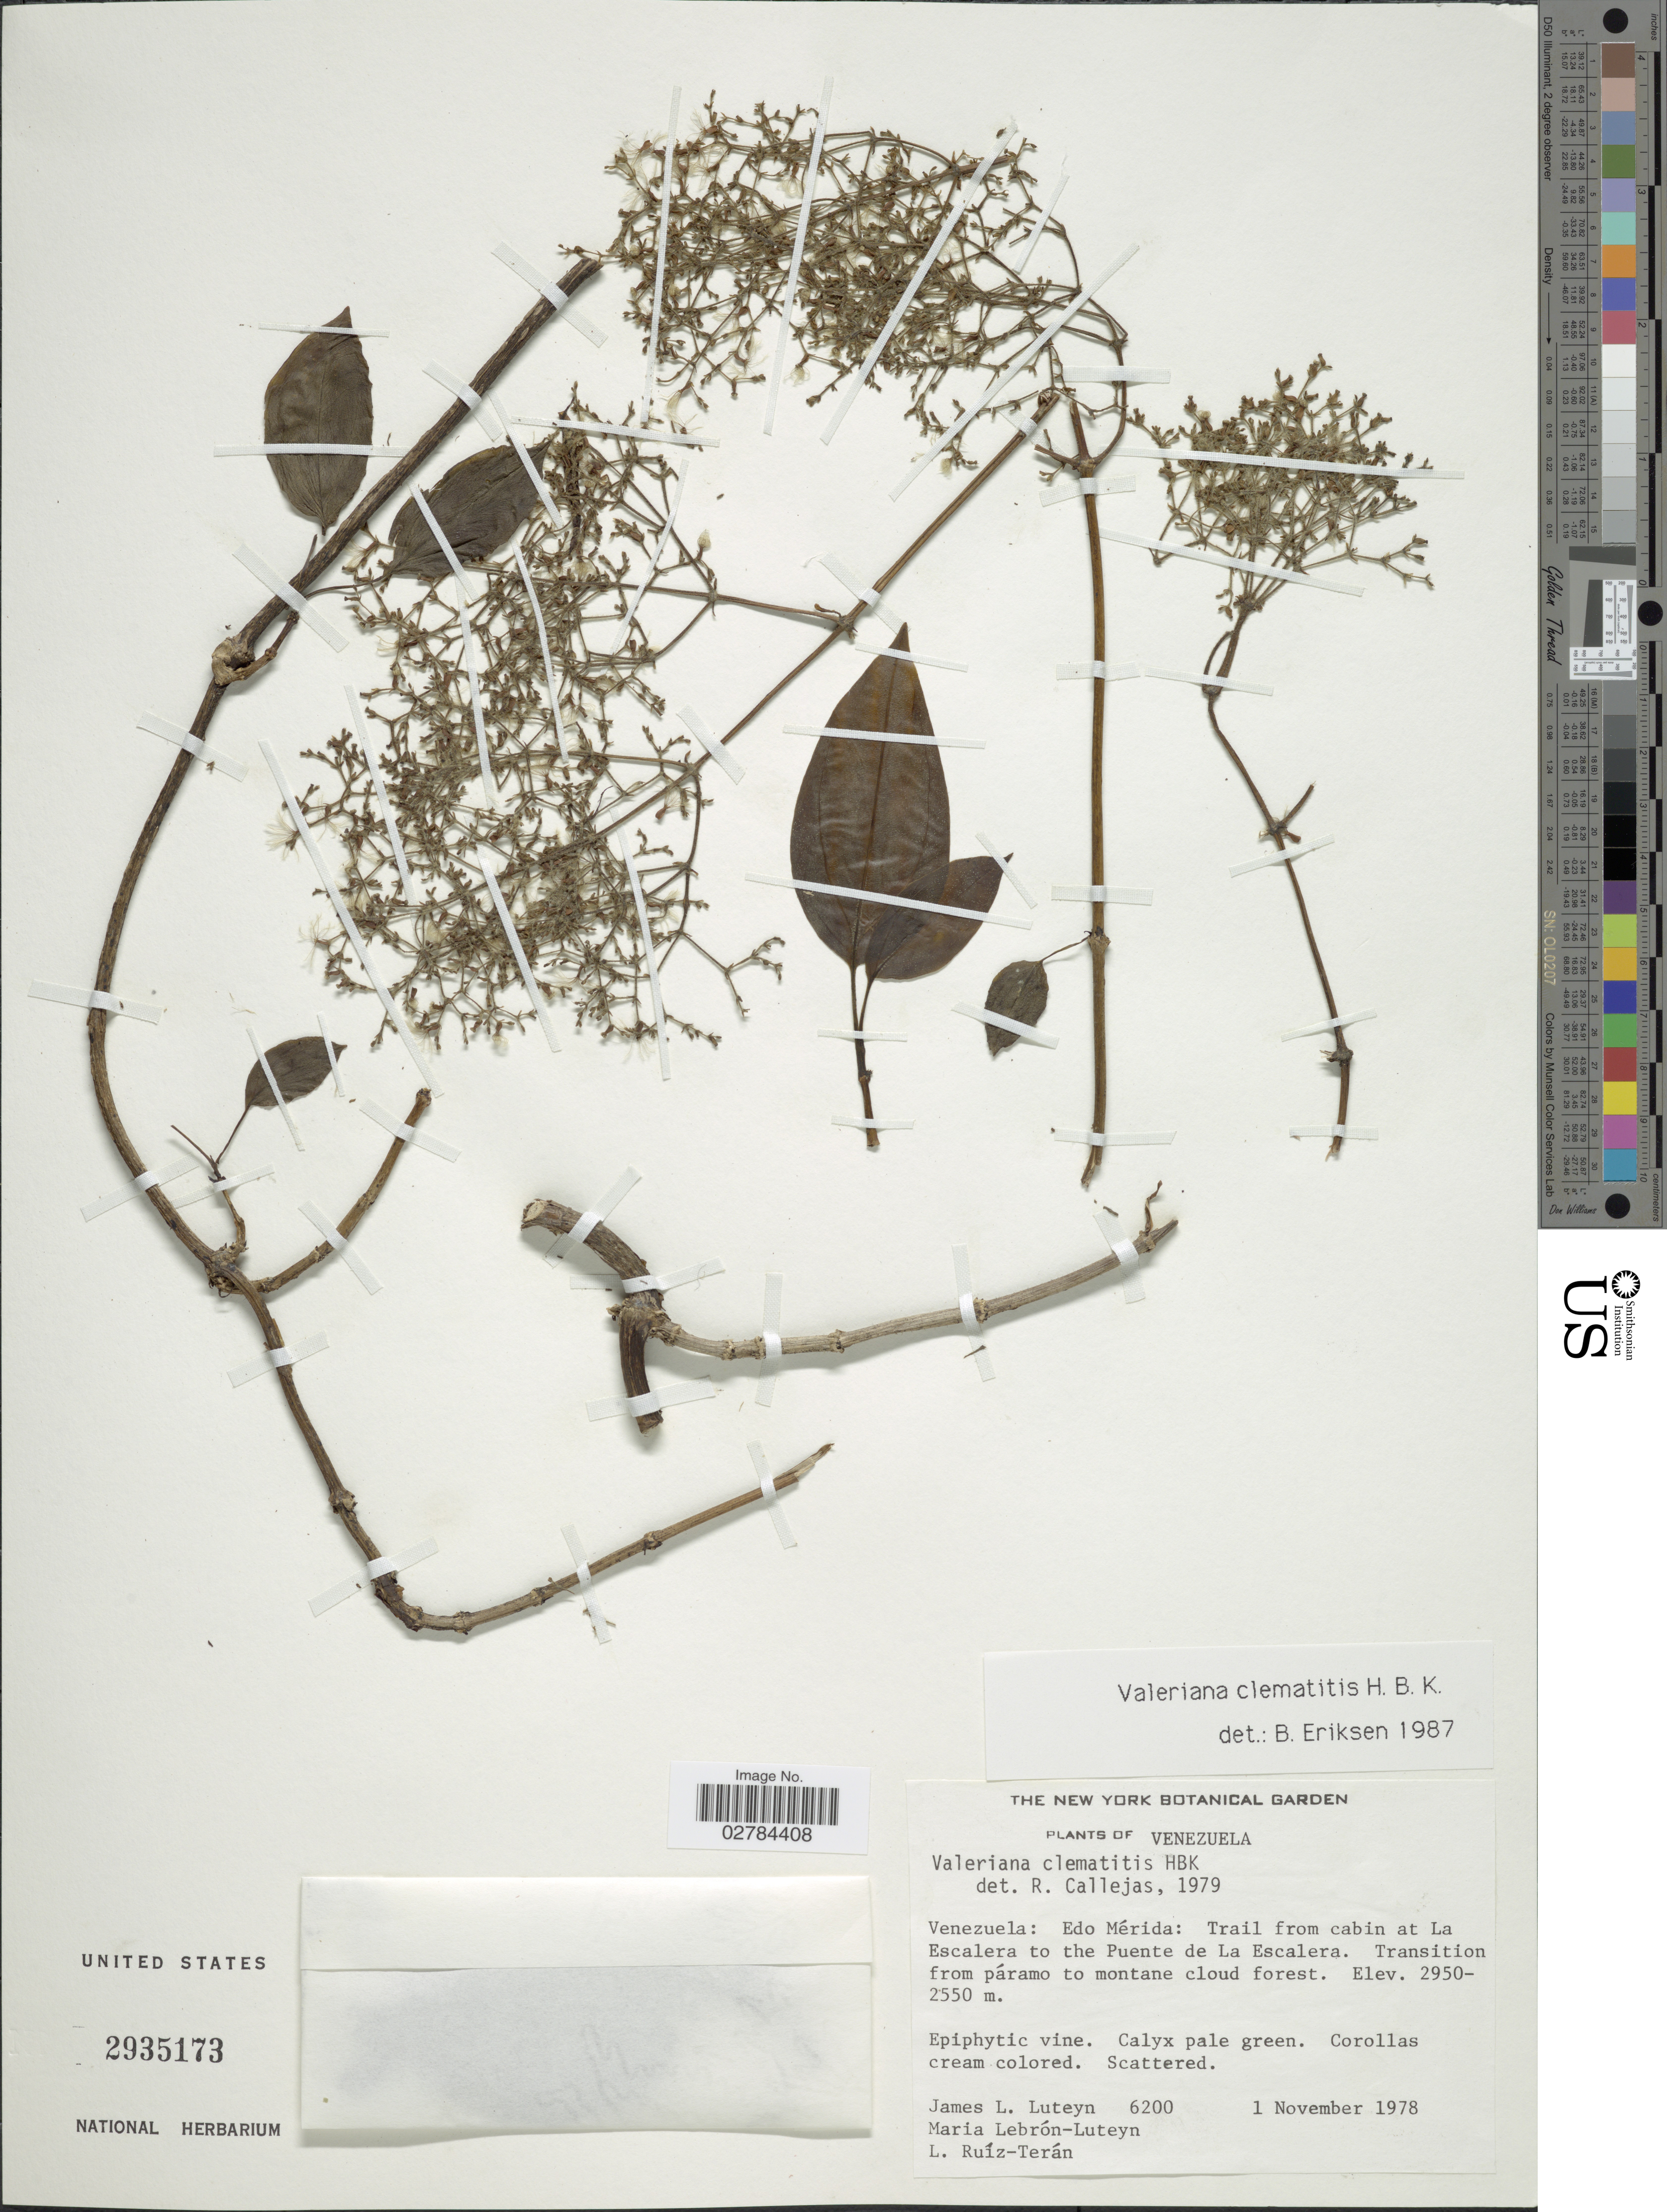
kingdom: Plantae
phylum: Tracheophyta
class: Magnoliopsida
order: Dipsacales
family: Caprifoliaceae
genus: Valeriana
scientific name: Valeriana clematitis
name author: Kunth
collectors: J. L. Luteyn, M. L. Lebrón-Luteyn & L. E. Ruíz-Terán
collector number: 6200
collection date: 1978-11-01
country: Venezuela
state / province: Mérida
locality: Trail from cabin at La Escalera to the Puente de La Escalera.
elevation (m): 2550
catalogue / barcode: US 2935173